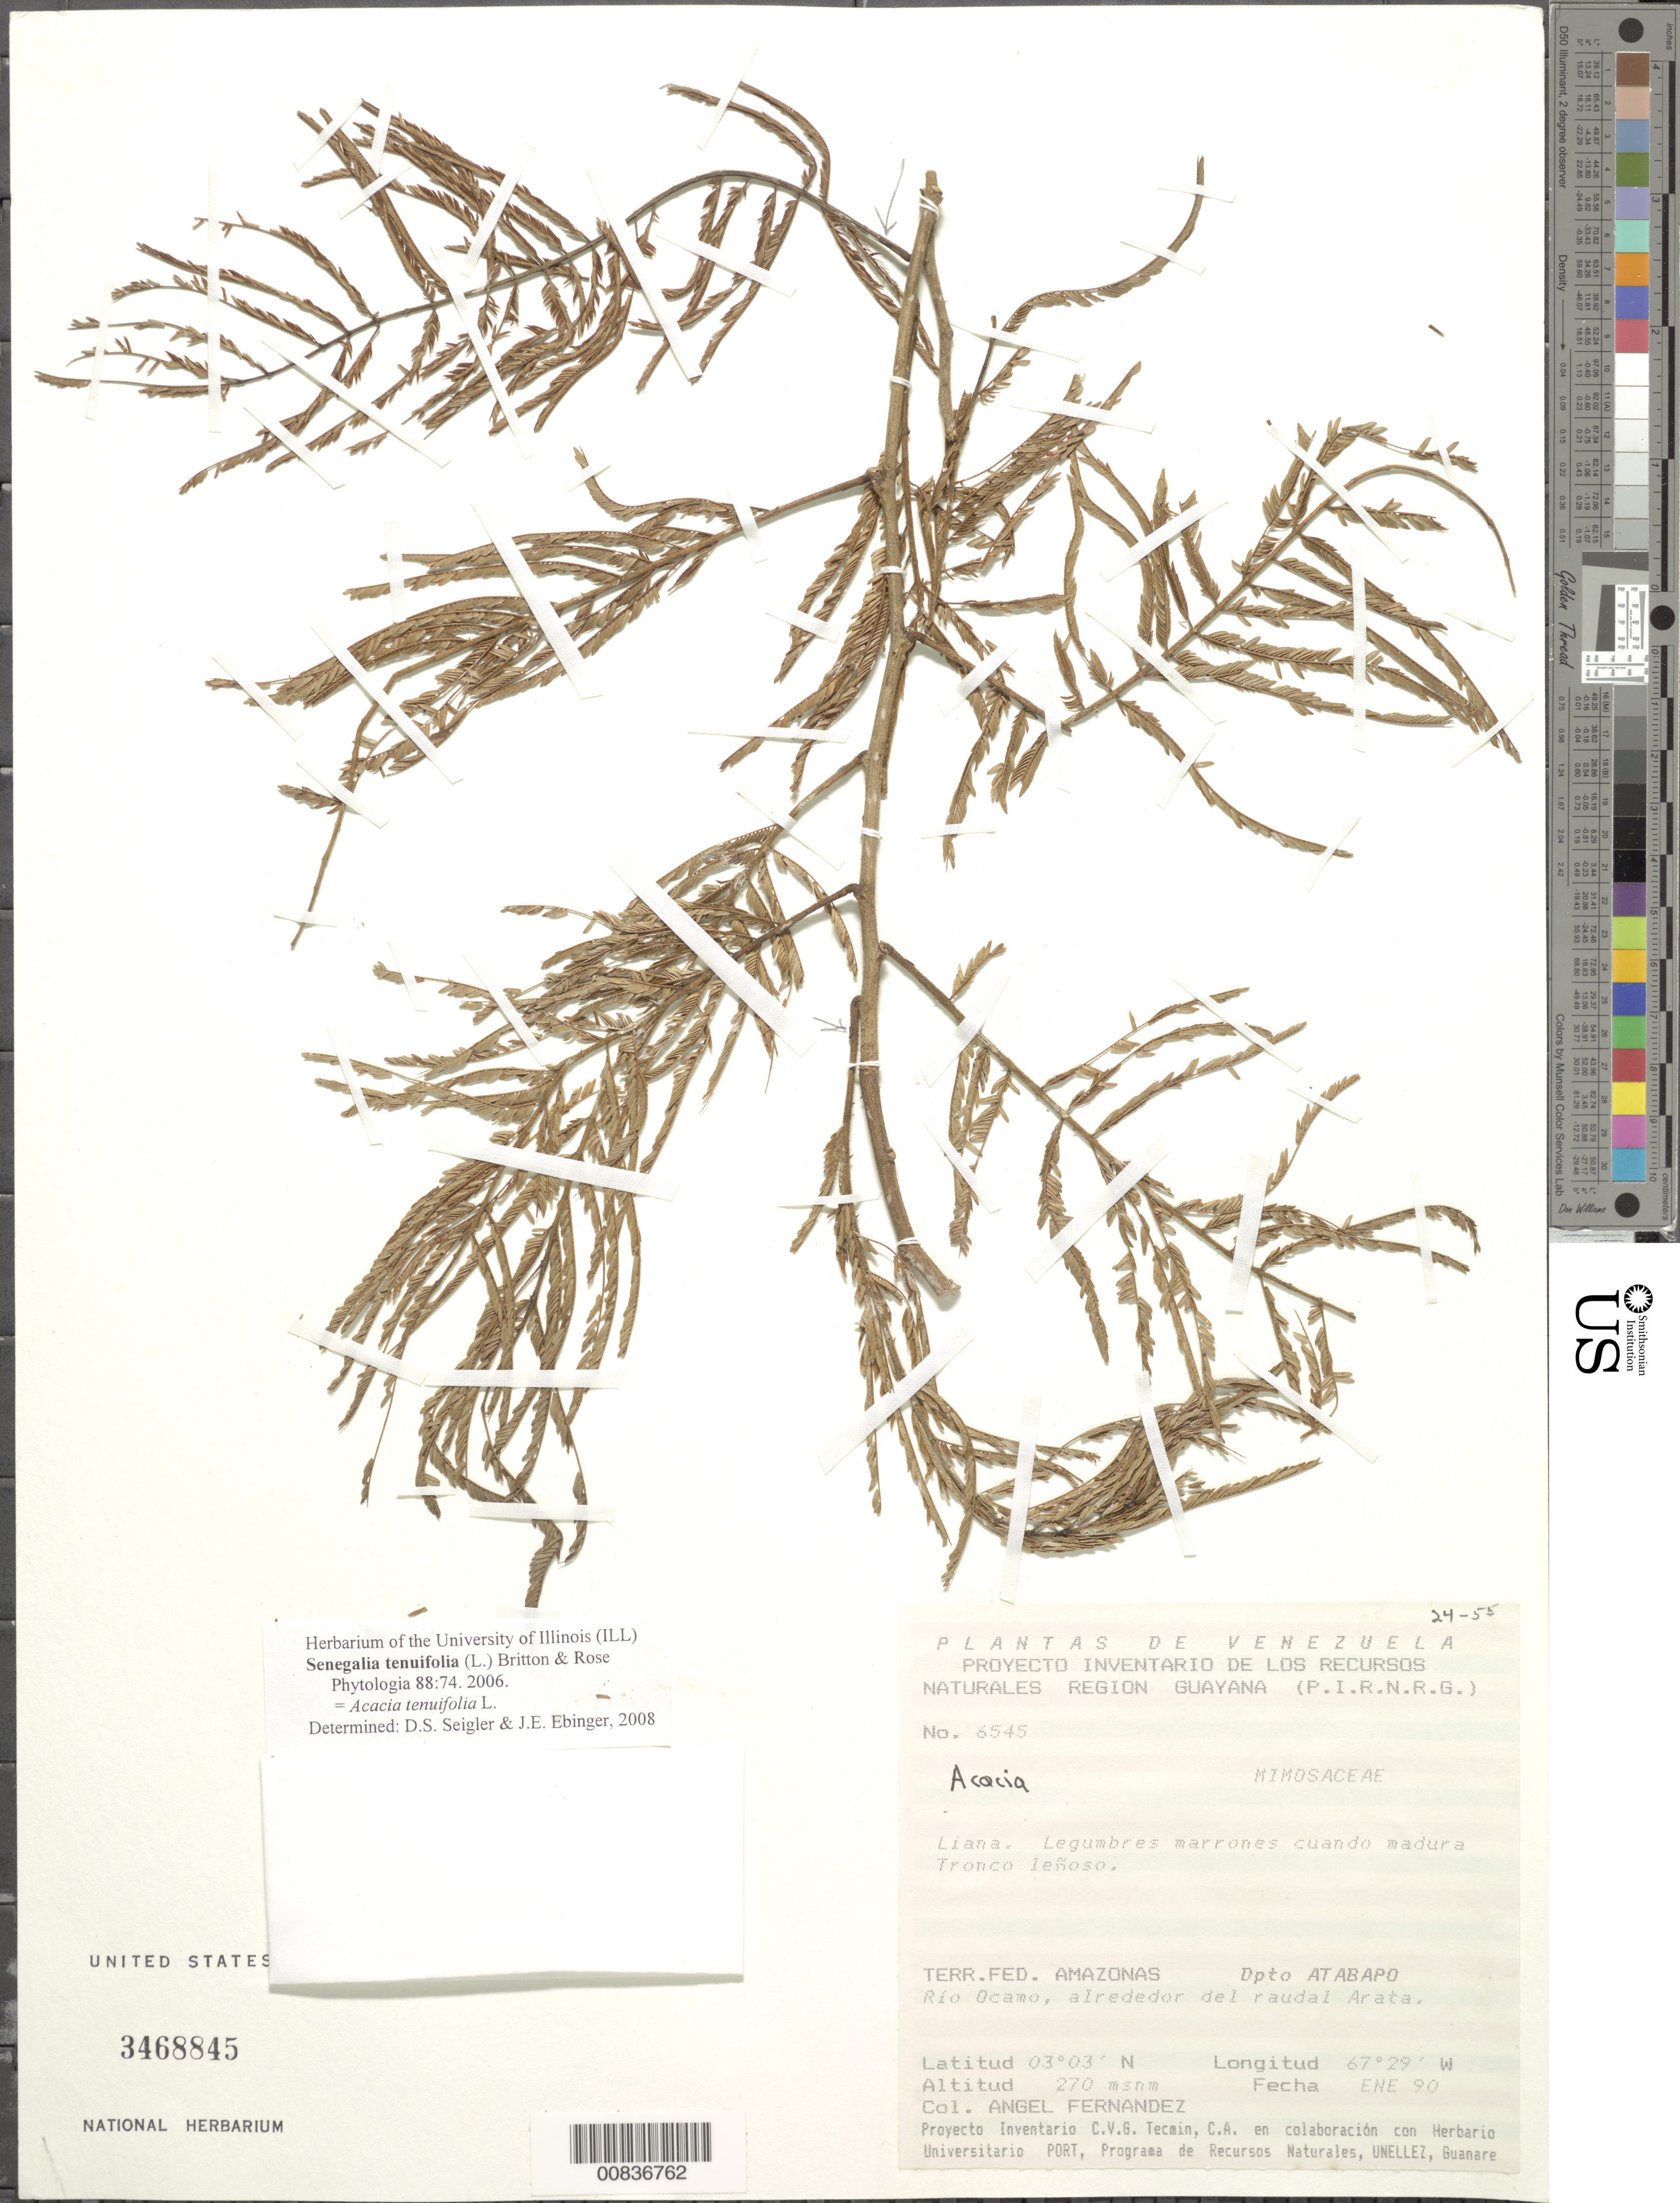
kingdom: Plantae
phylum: Tracheophyta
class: Magnoliopsida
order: Fabales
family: Fabaceae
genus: Senegalia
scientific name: Senegalia tenuifolia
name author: (L.) Britton & Rose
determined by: Seigler, David S.; Ebinger, J. E.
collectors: A. Fernández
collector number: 6545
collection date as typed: Jan-90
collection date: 1990-01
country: Venezuela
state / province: Amazonas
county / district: Atabapo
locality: Río Ocamo, alrededor del raudal Arata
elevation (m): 270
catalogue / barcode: US 3468845